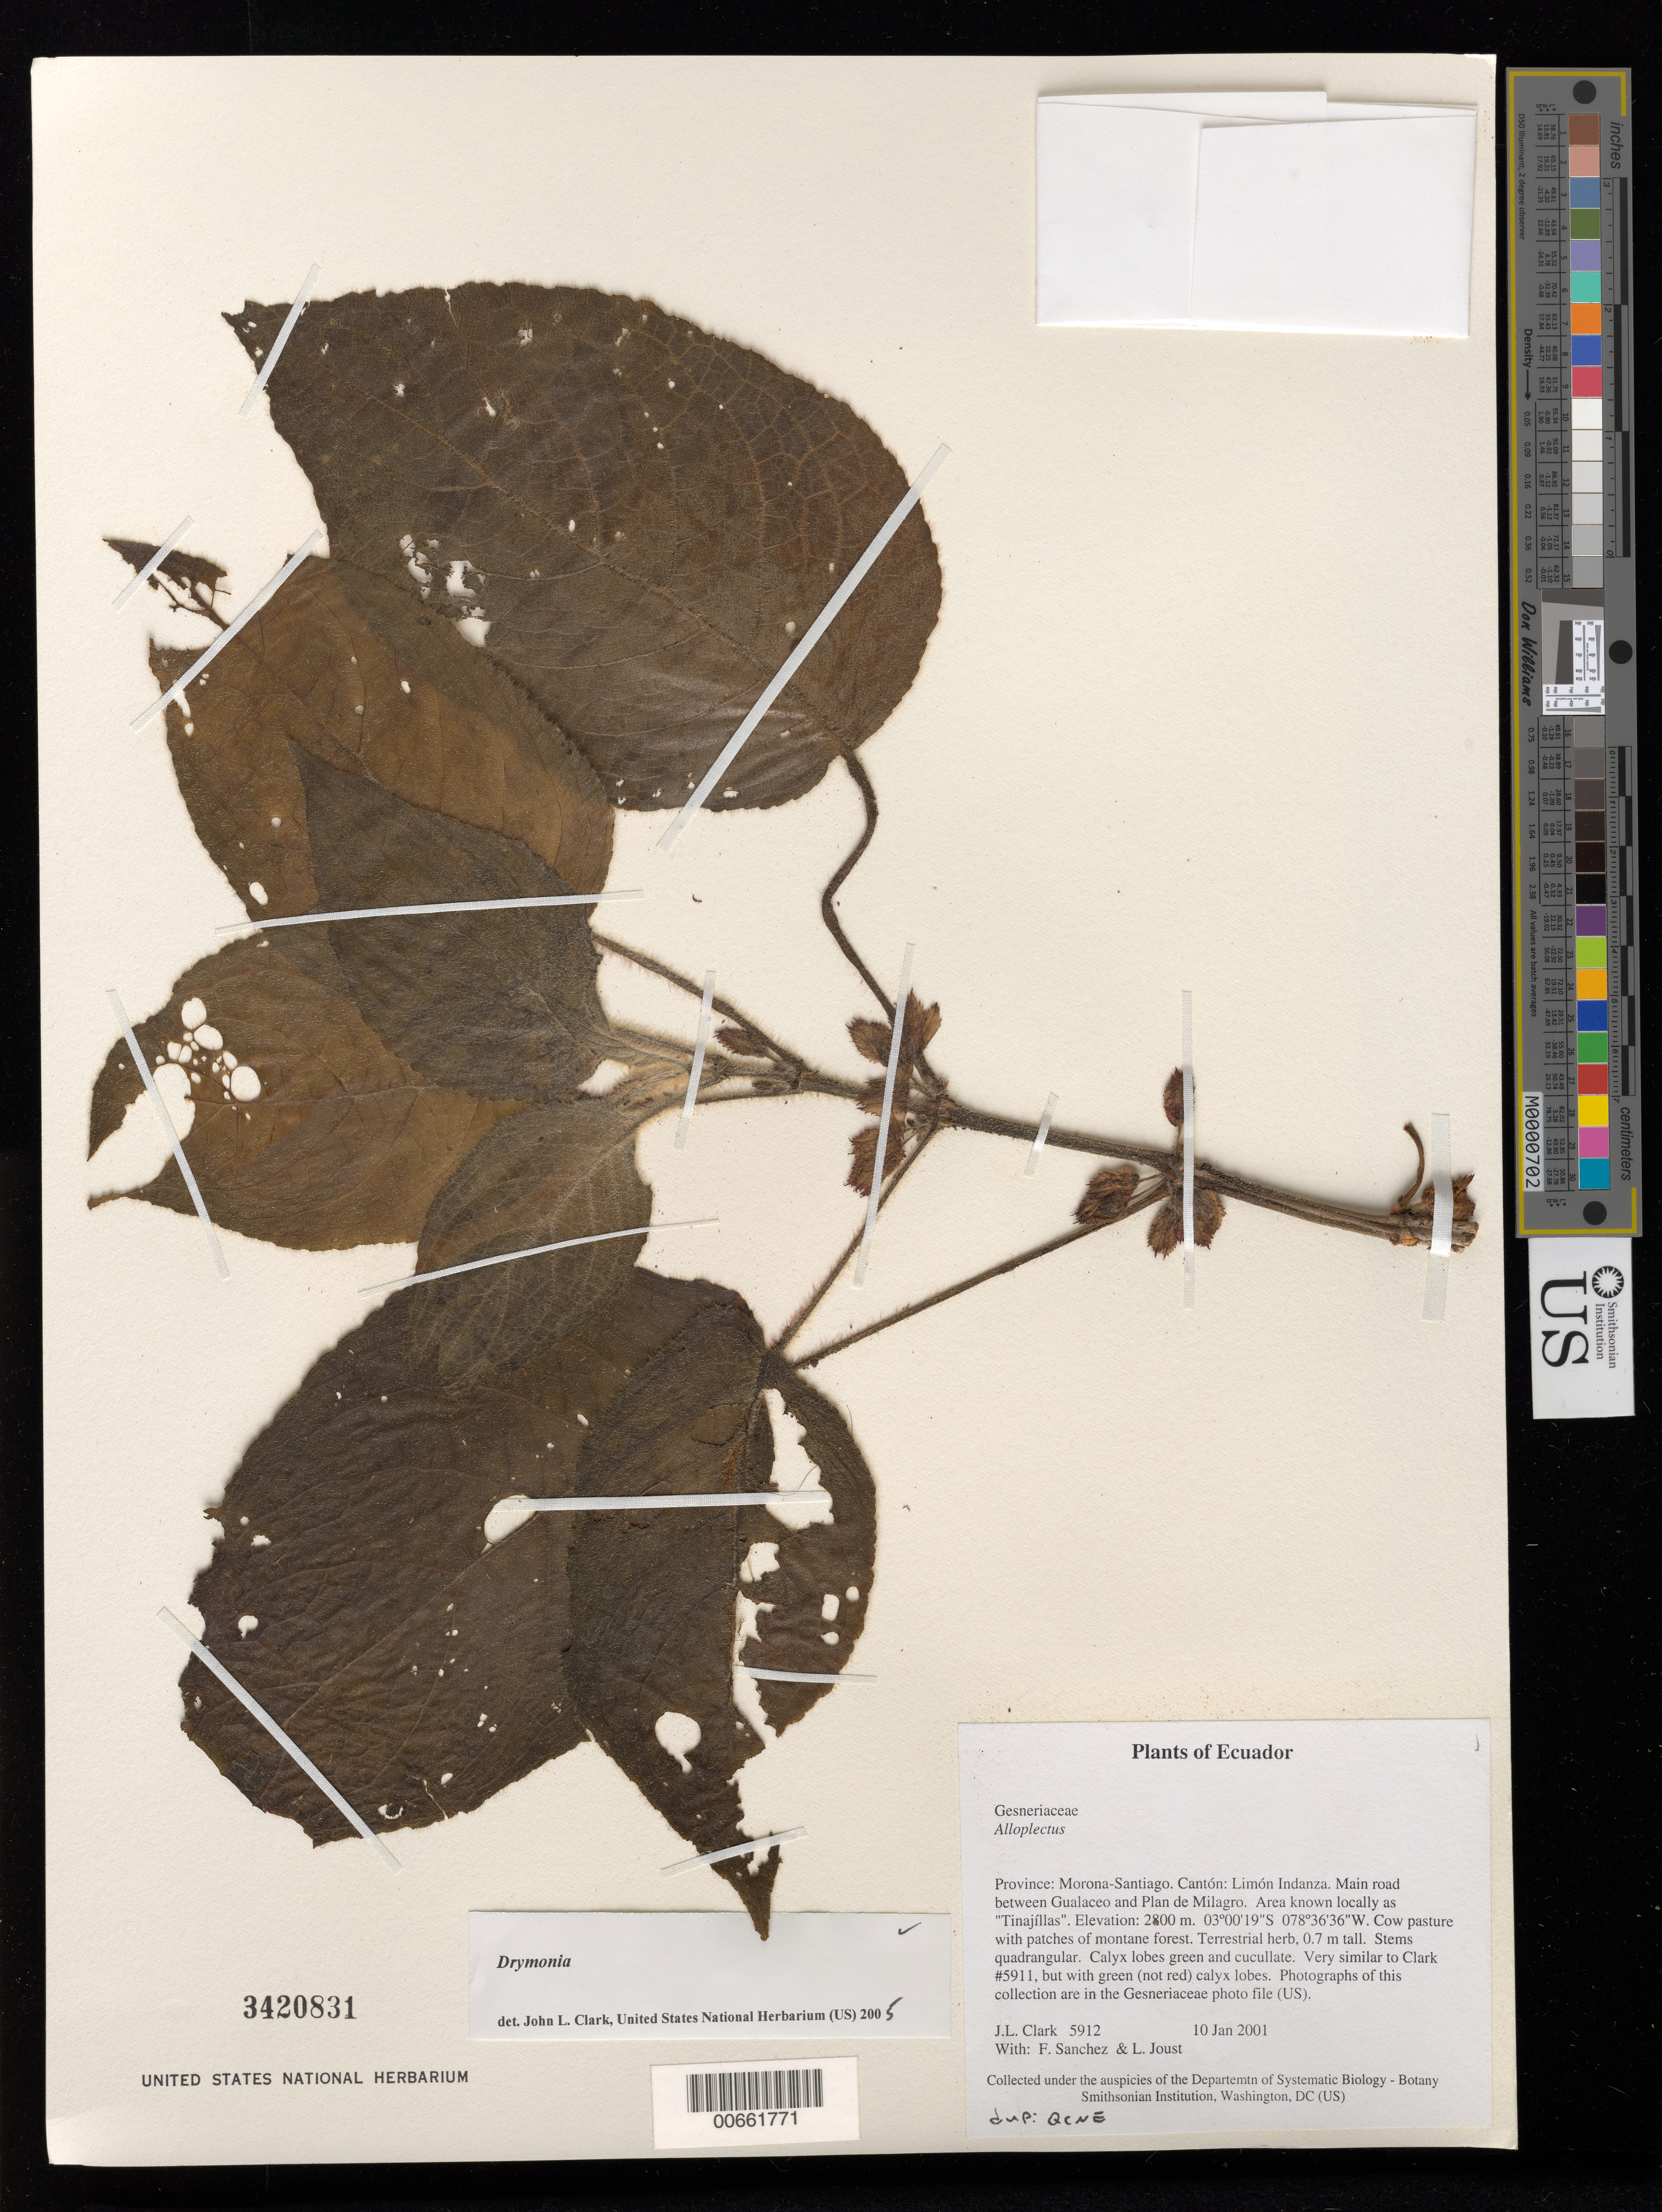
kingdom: Plantae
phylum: Tracheophyta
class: Magnoliopsida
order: Lamiales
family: Gesneriaceae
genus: Alloplectus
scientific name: Alloplectus sp.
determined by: Skog, Laurence E.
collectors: J. L. Clark, F. Sanchez & L. Joust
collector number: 5912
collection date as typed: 10 Jan 2001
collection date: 2001-01-10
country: Ecuador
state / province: Morona-Santiago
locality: Cantón: Limón Indanza; main road between Gualaceo and Plan de Milagro, area known locally as "Tinajíllas"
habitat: Cow pasture with patches of montane forest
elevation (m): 2800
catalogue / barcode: US 3420831